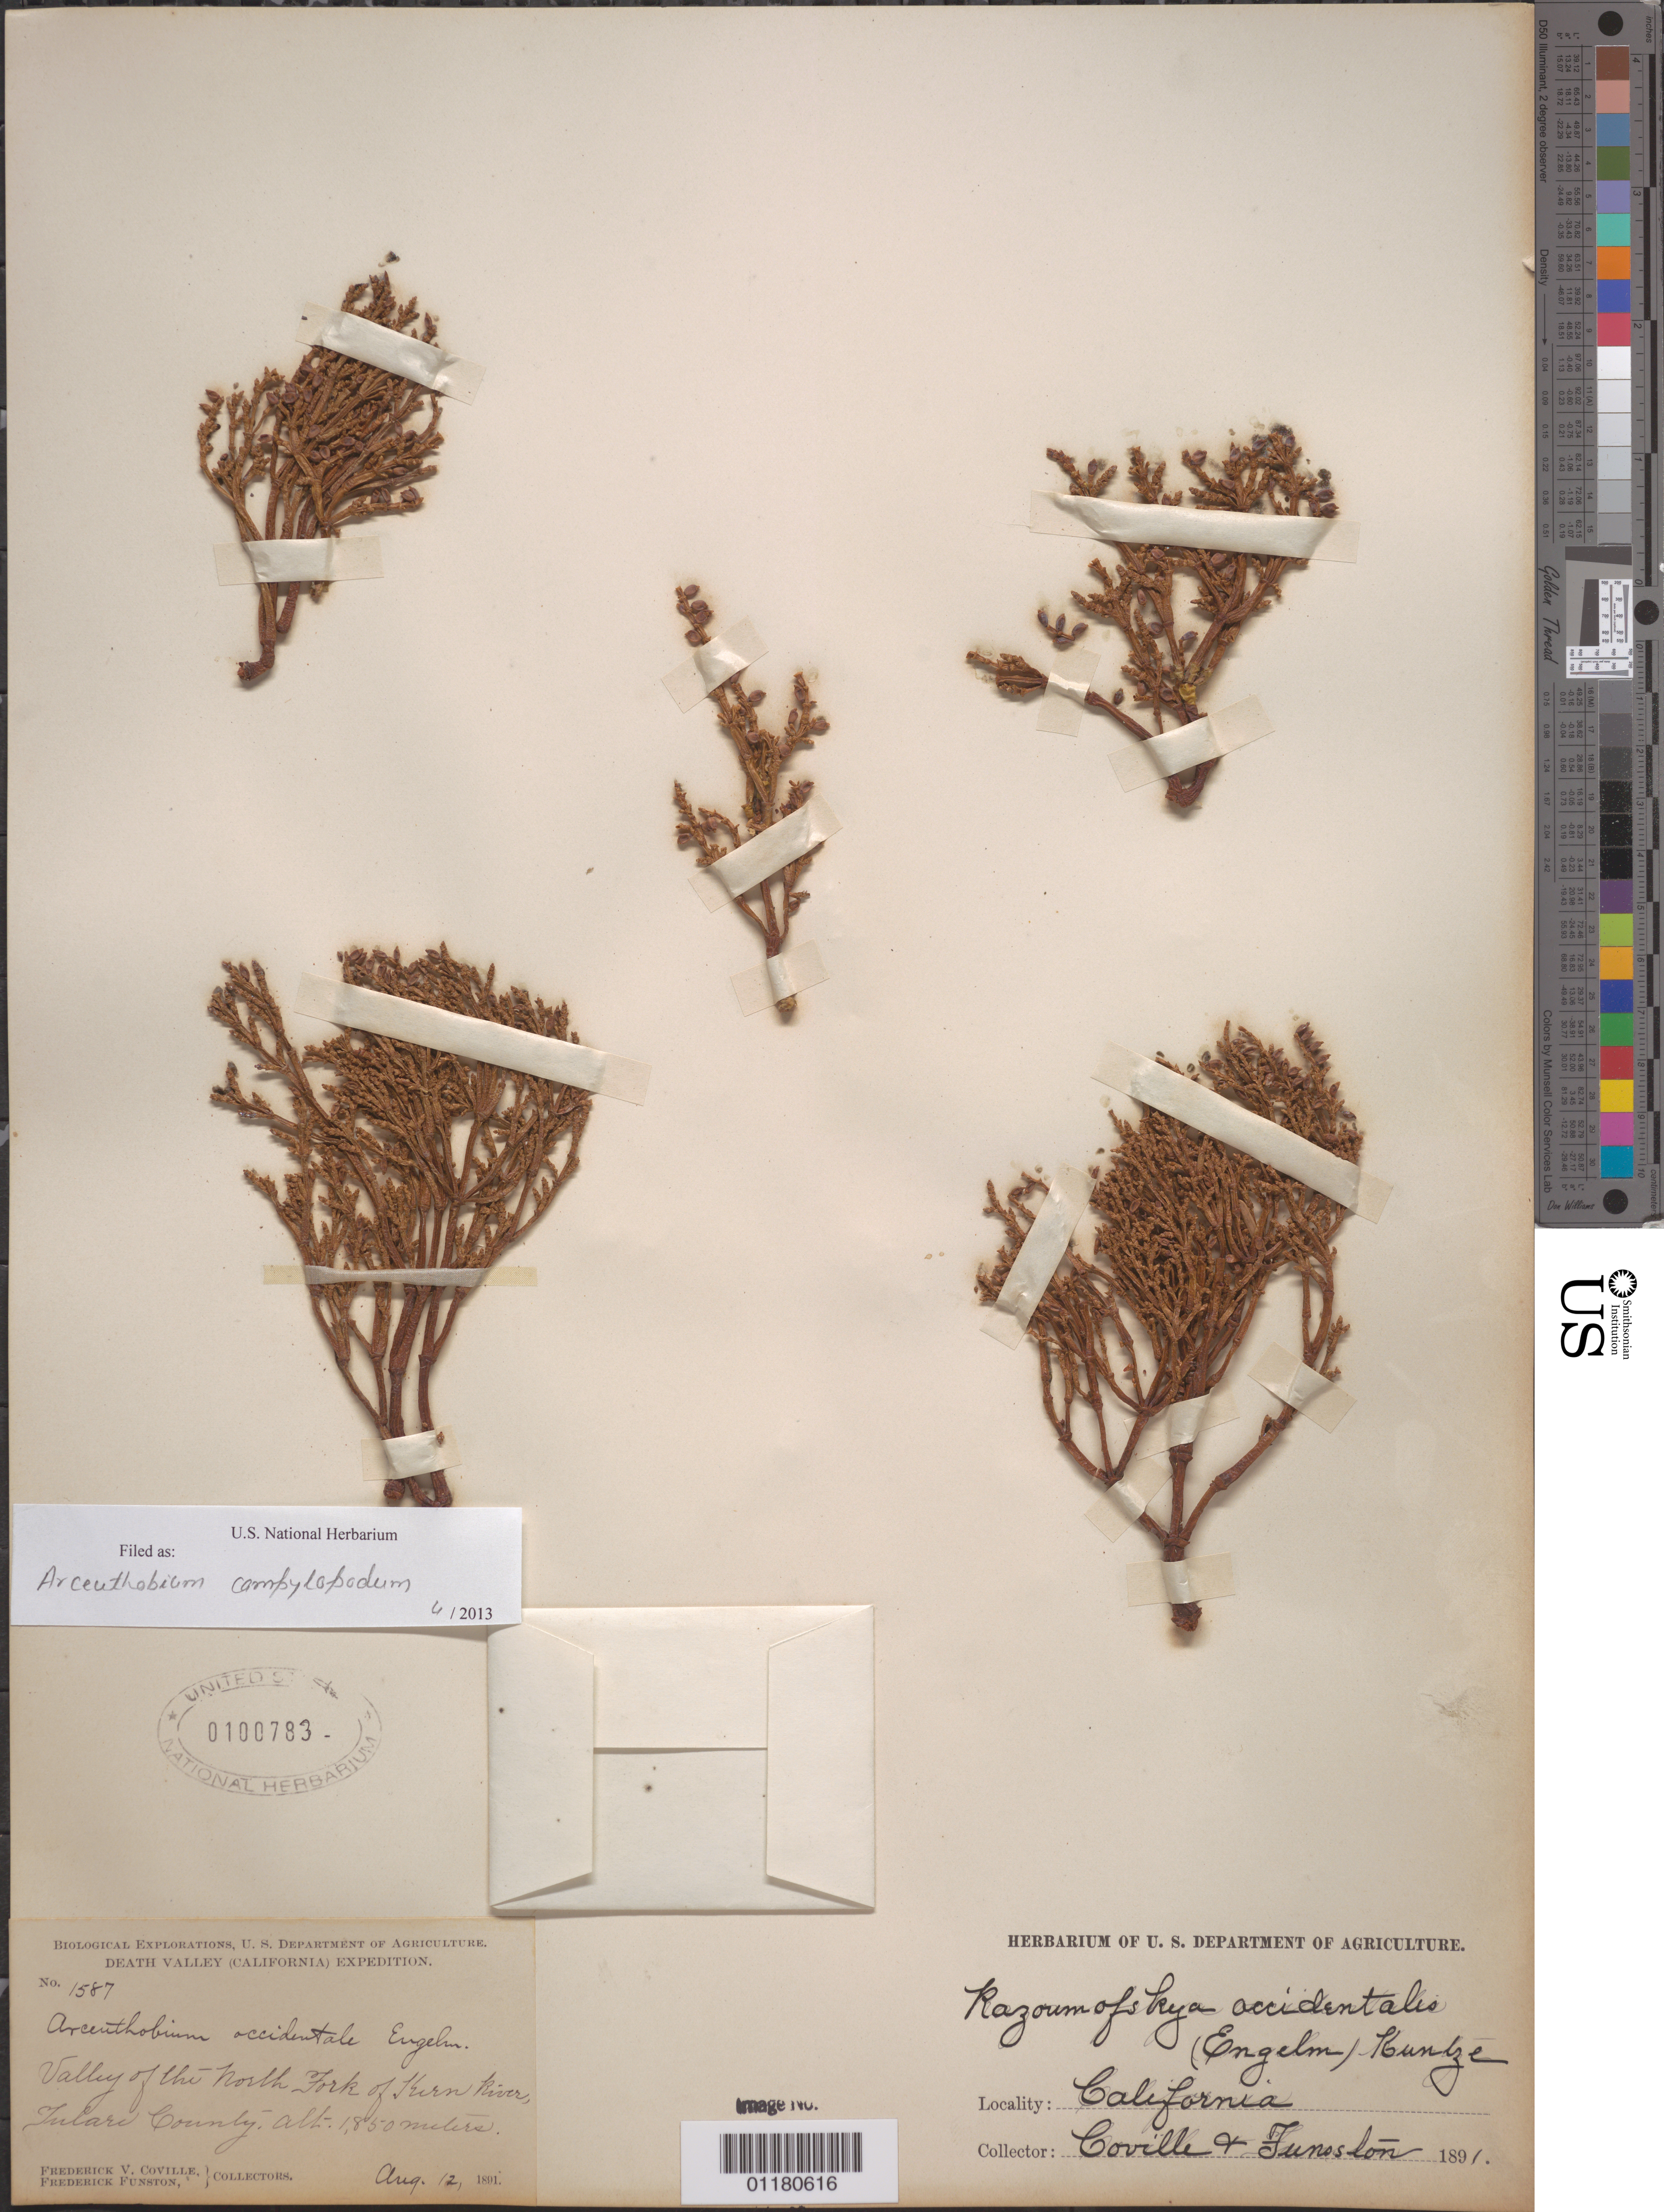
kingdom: Plantae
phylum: Tracheophyta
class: Magnoliopsida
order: Santalales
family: Viscaceae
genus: Arceuthobium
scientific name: Arceuthobium campylopodum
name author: Engelm.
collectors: F. V. Coville & F. Funston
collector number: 1587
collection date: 1891-08-12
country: United States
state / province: California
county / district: Tulare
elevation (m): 1850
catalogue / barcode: US 100783